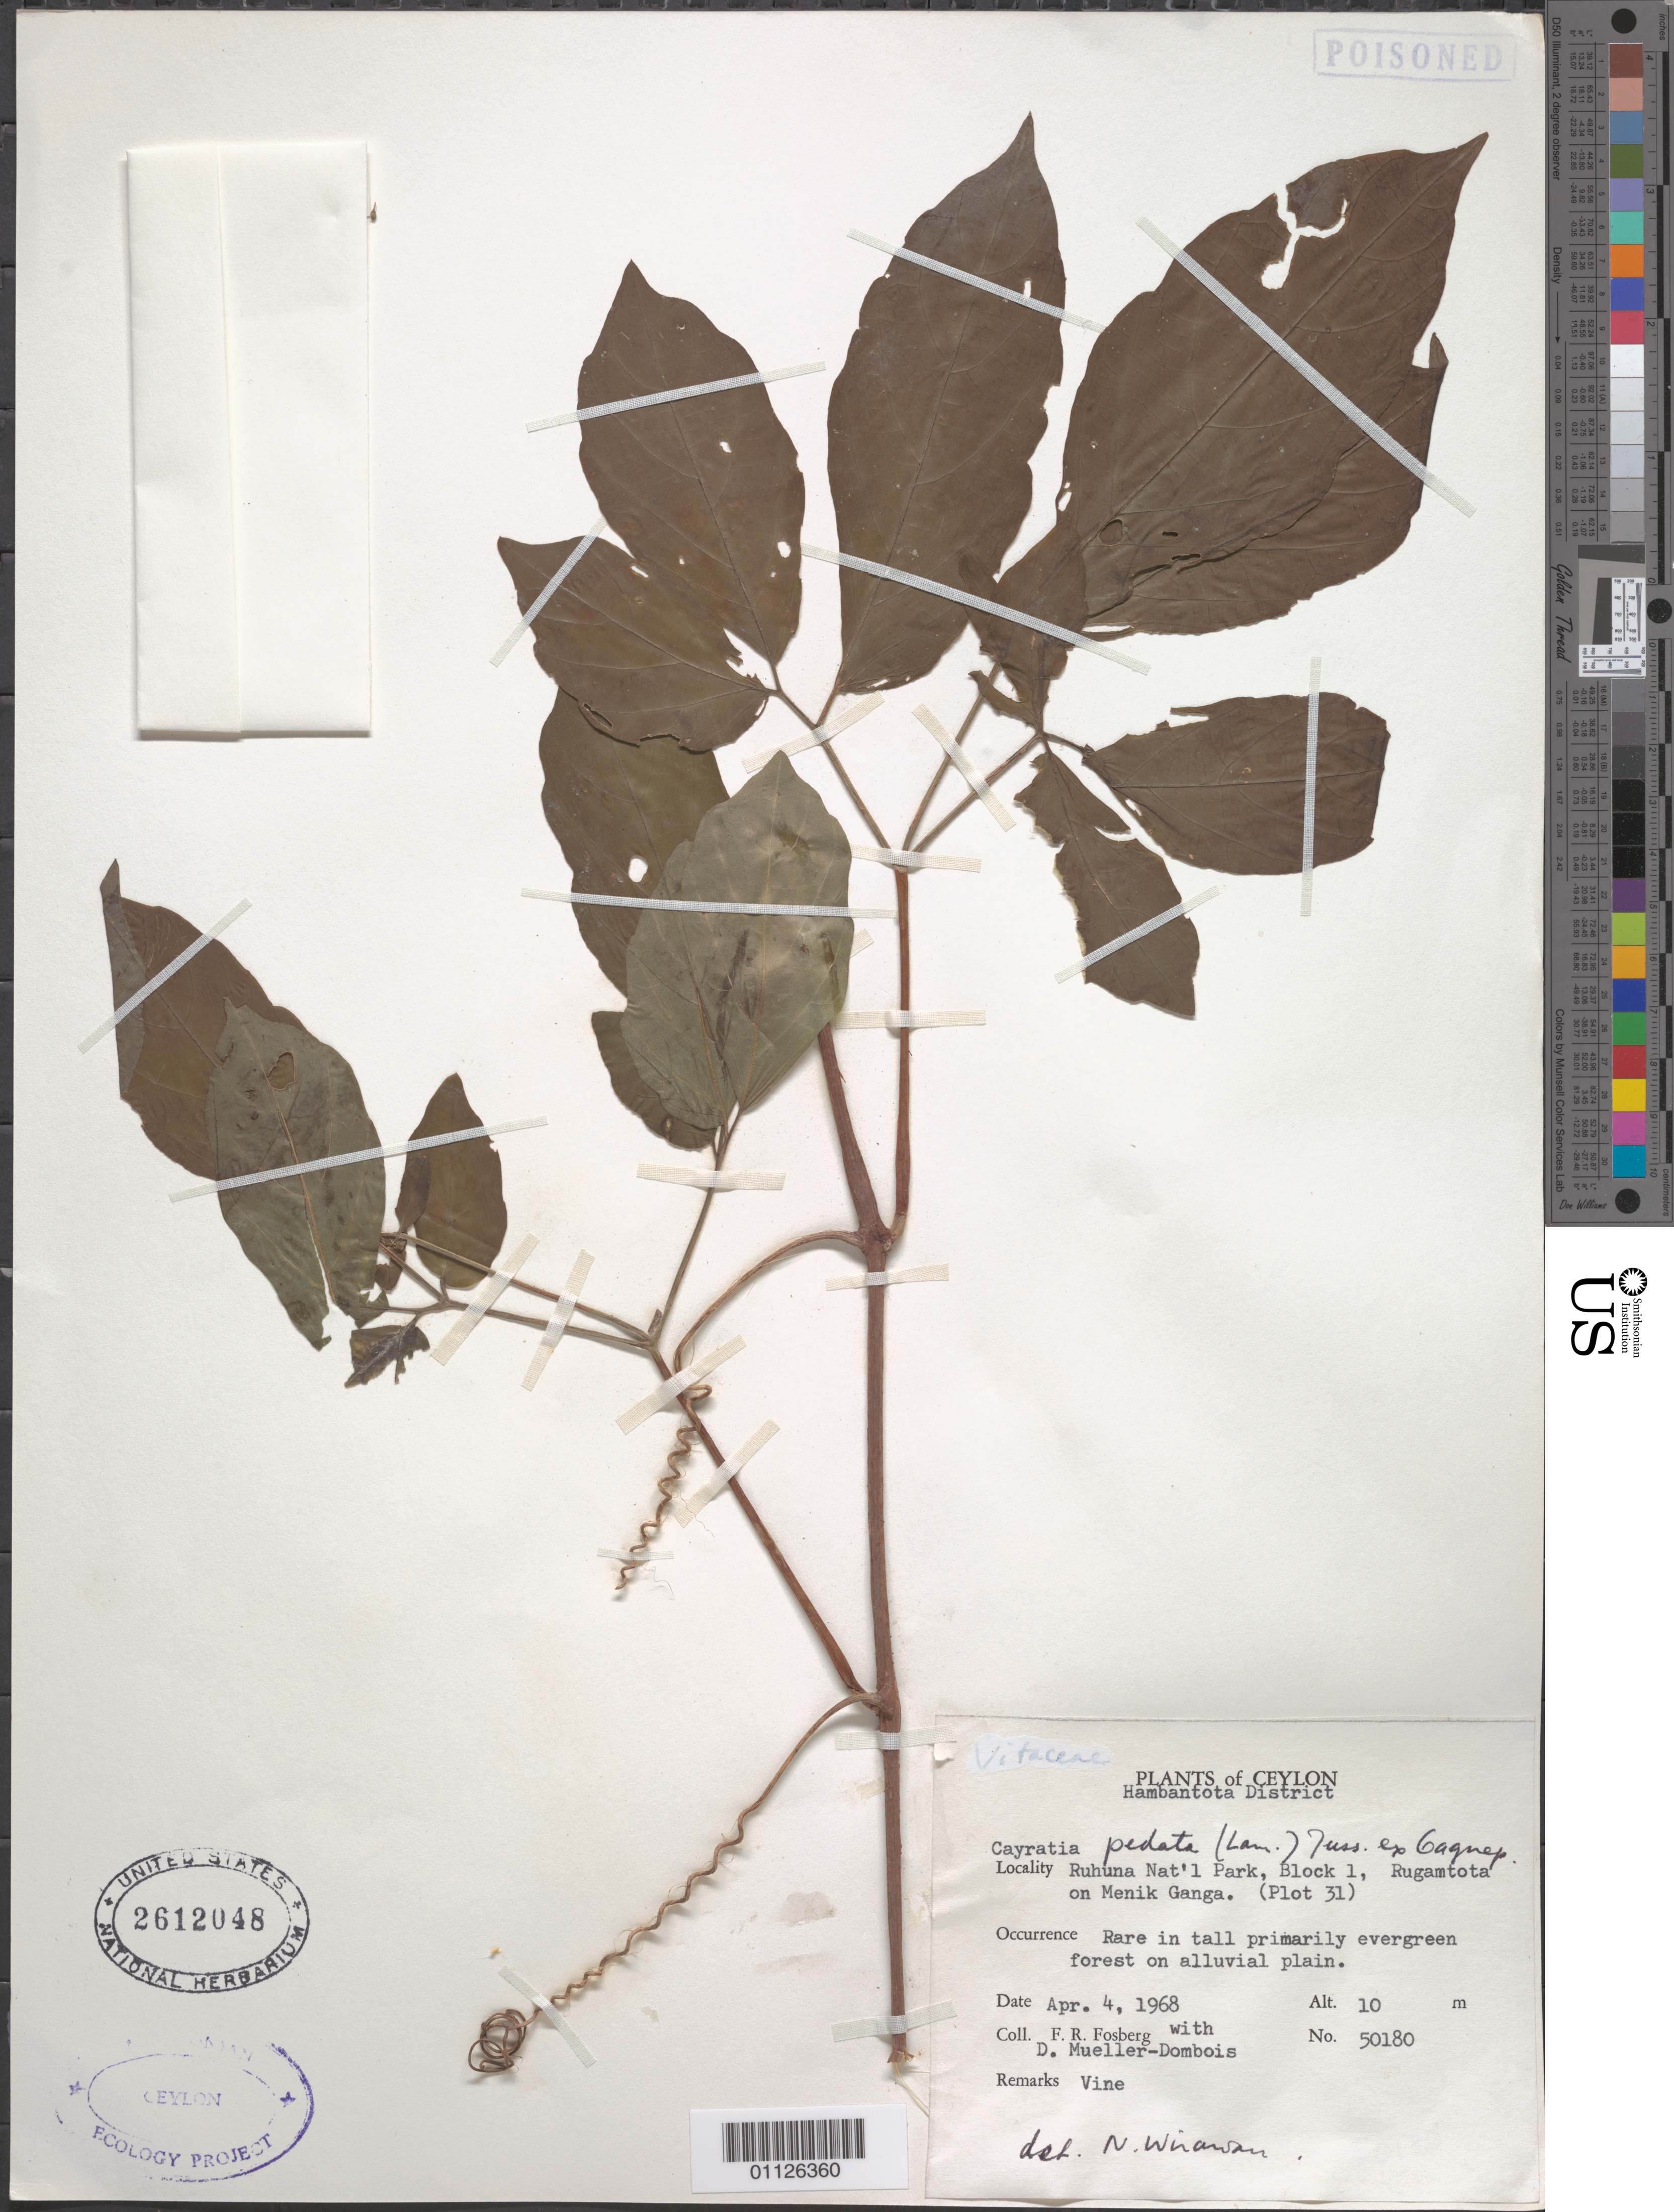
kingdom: Plantae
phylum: Tracheophyta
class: Magnoliopsida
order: Vitales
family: Vitaceae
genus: Cayratia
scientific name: Cayratia pedata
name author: (Lour.) Gagnep.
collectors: F. R. Fosberg & D. Mueller-Dombois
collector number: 50180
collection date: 1968-04-04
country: Sri Lanka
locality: Ruhuna National Park, Block 1, Rugamtota on Menik Ganga. (Plot 31).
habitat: Rare in tall primarily evergreen forest on alluvial plain. Vine.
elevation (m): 10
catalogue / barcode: US 2612048